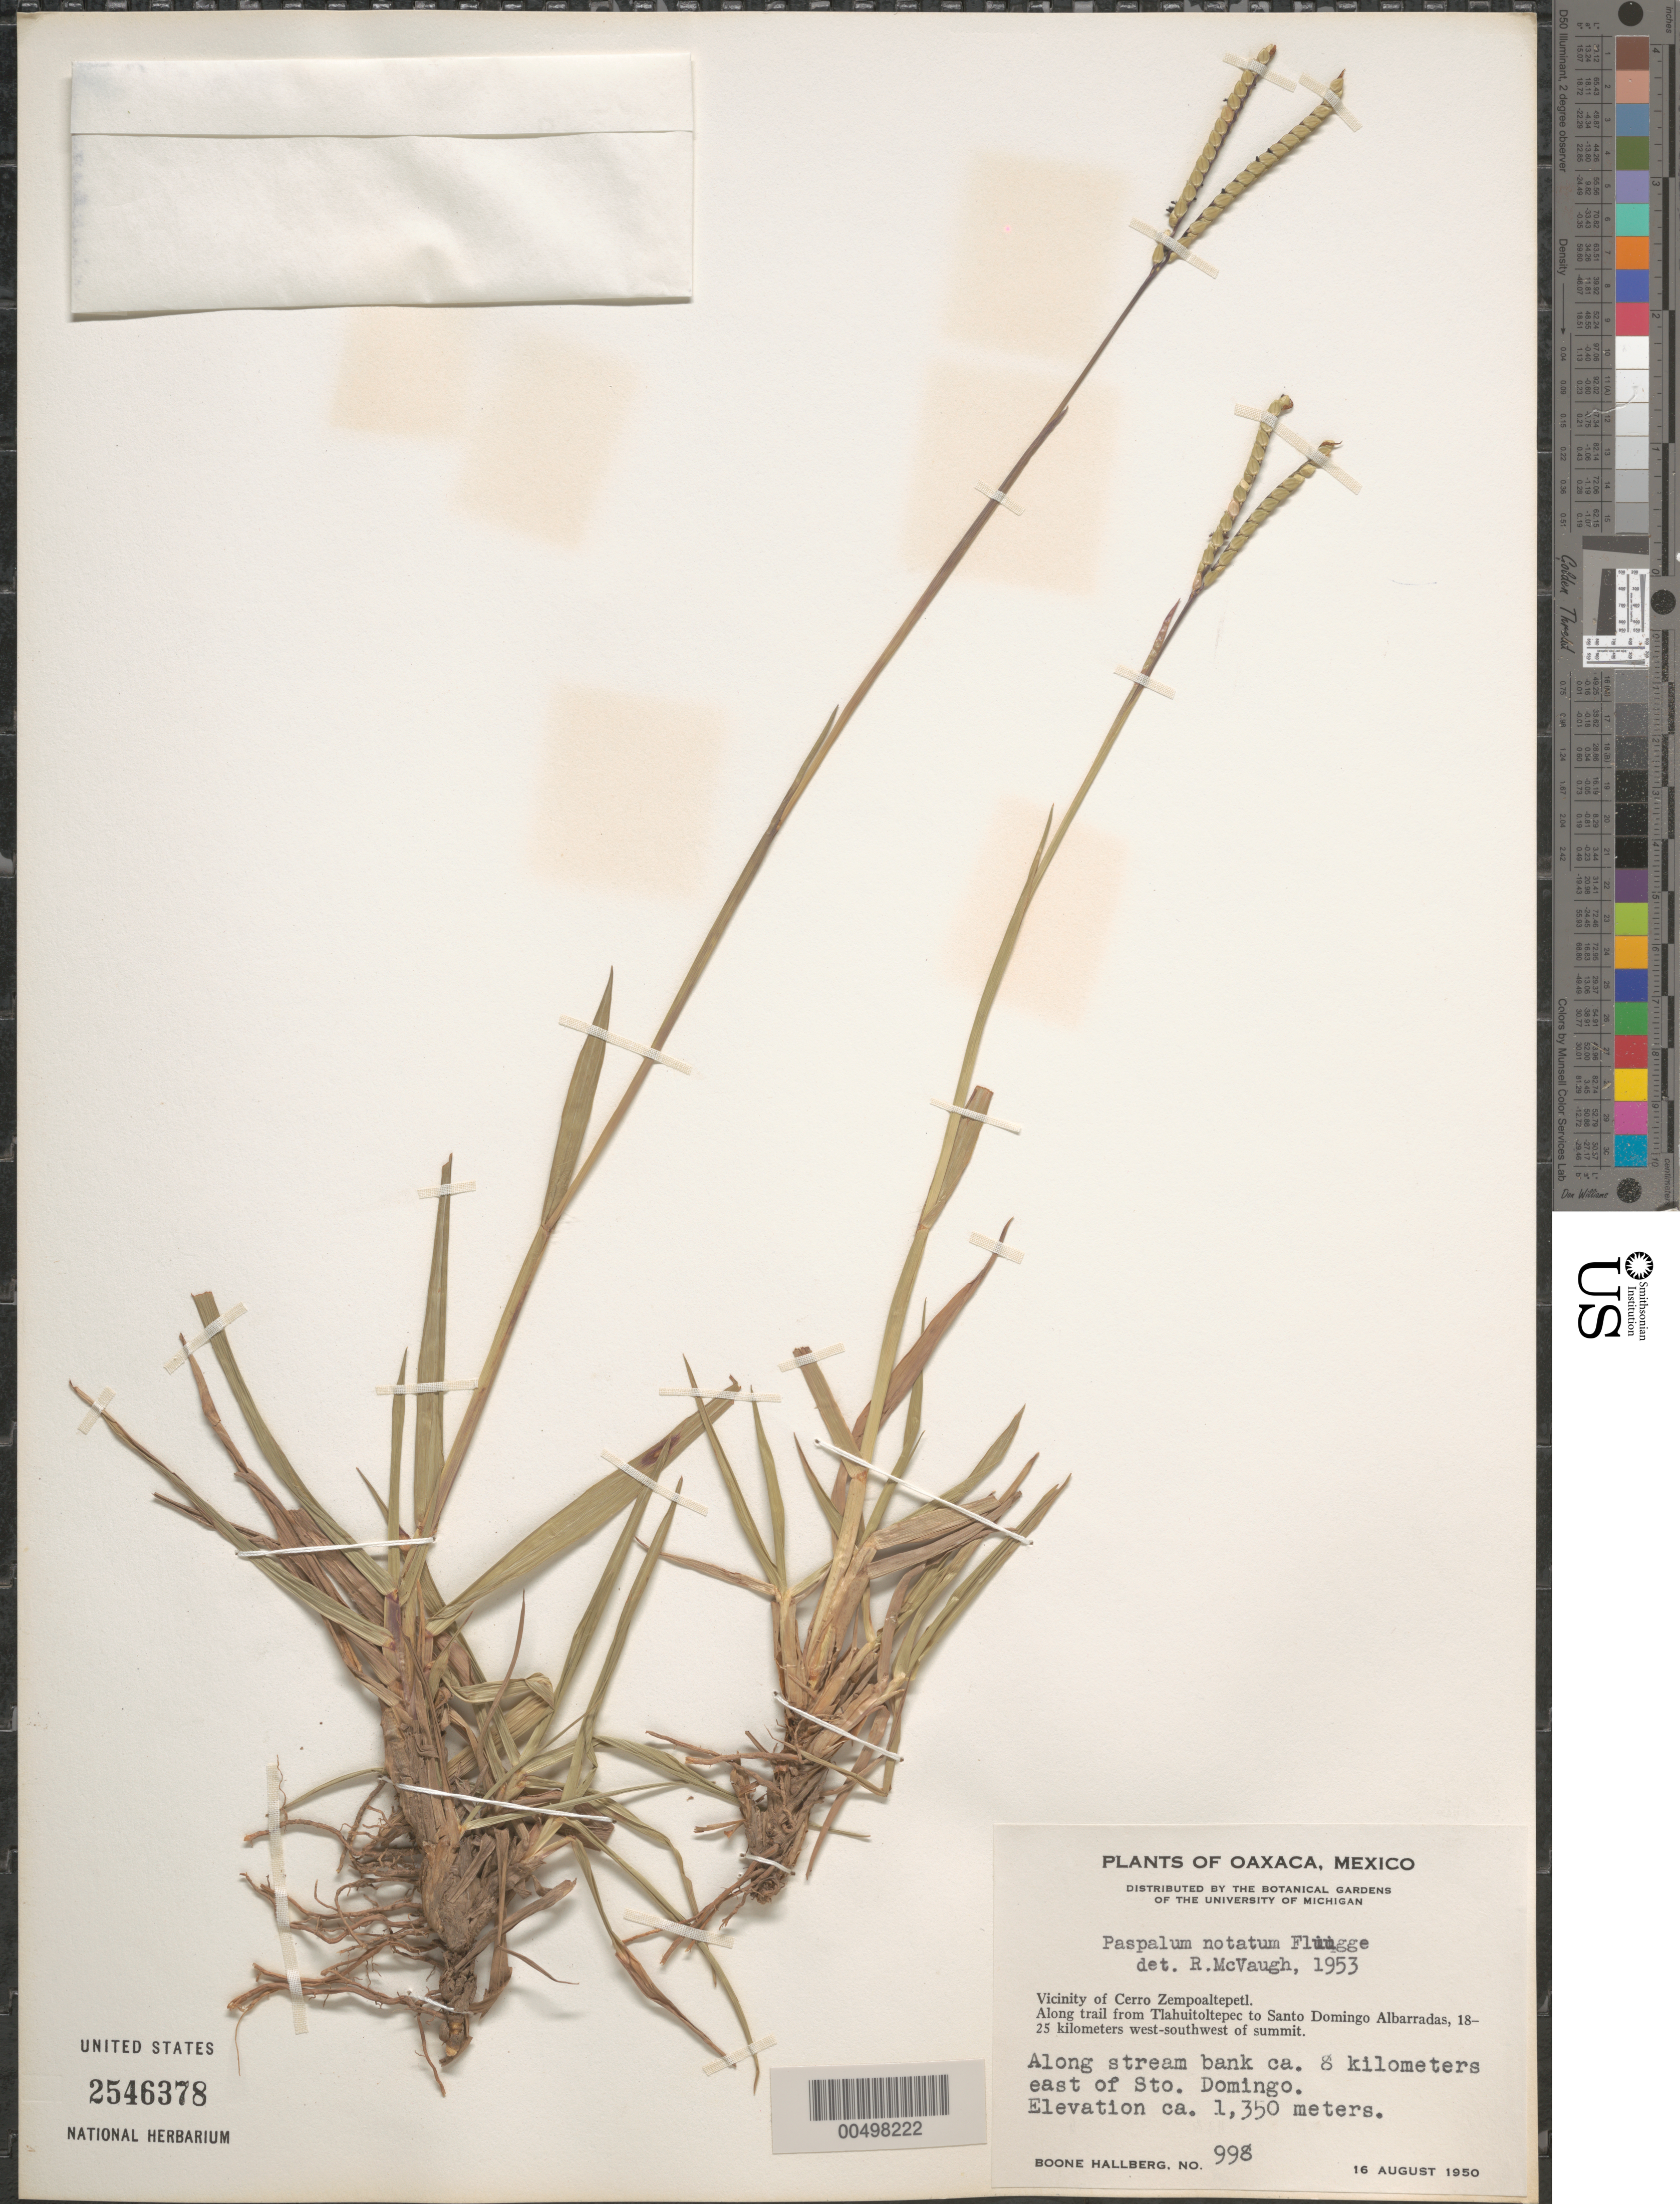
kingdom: Plantae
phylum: Tracheophyta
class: Liliopsida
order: Poales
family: Poaceae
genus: Paspalum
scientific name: Paspalum notatum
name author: Flüggé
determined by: McVaugh, R.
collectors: B. Hallberg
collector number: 998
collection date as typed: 16 Aug 1950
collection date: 1950-08-16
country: Mexico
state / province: Oaxaca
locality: Vicinity of Cerro Zempoaltepetl, from Tlahuitoltepec to Santo Domingo Albarradas, 18-25 km WSW of summit, 8 km E of Sto. Domingo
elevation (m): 1350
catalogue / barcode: US 2546378